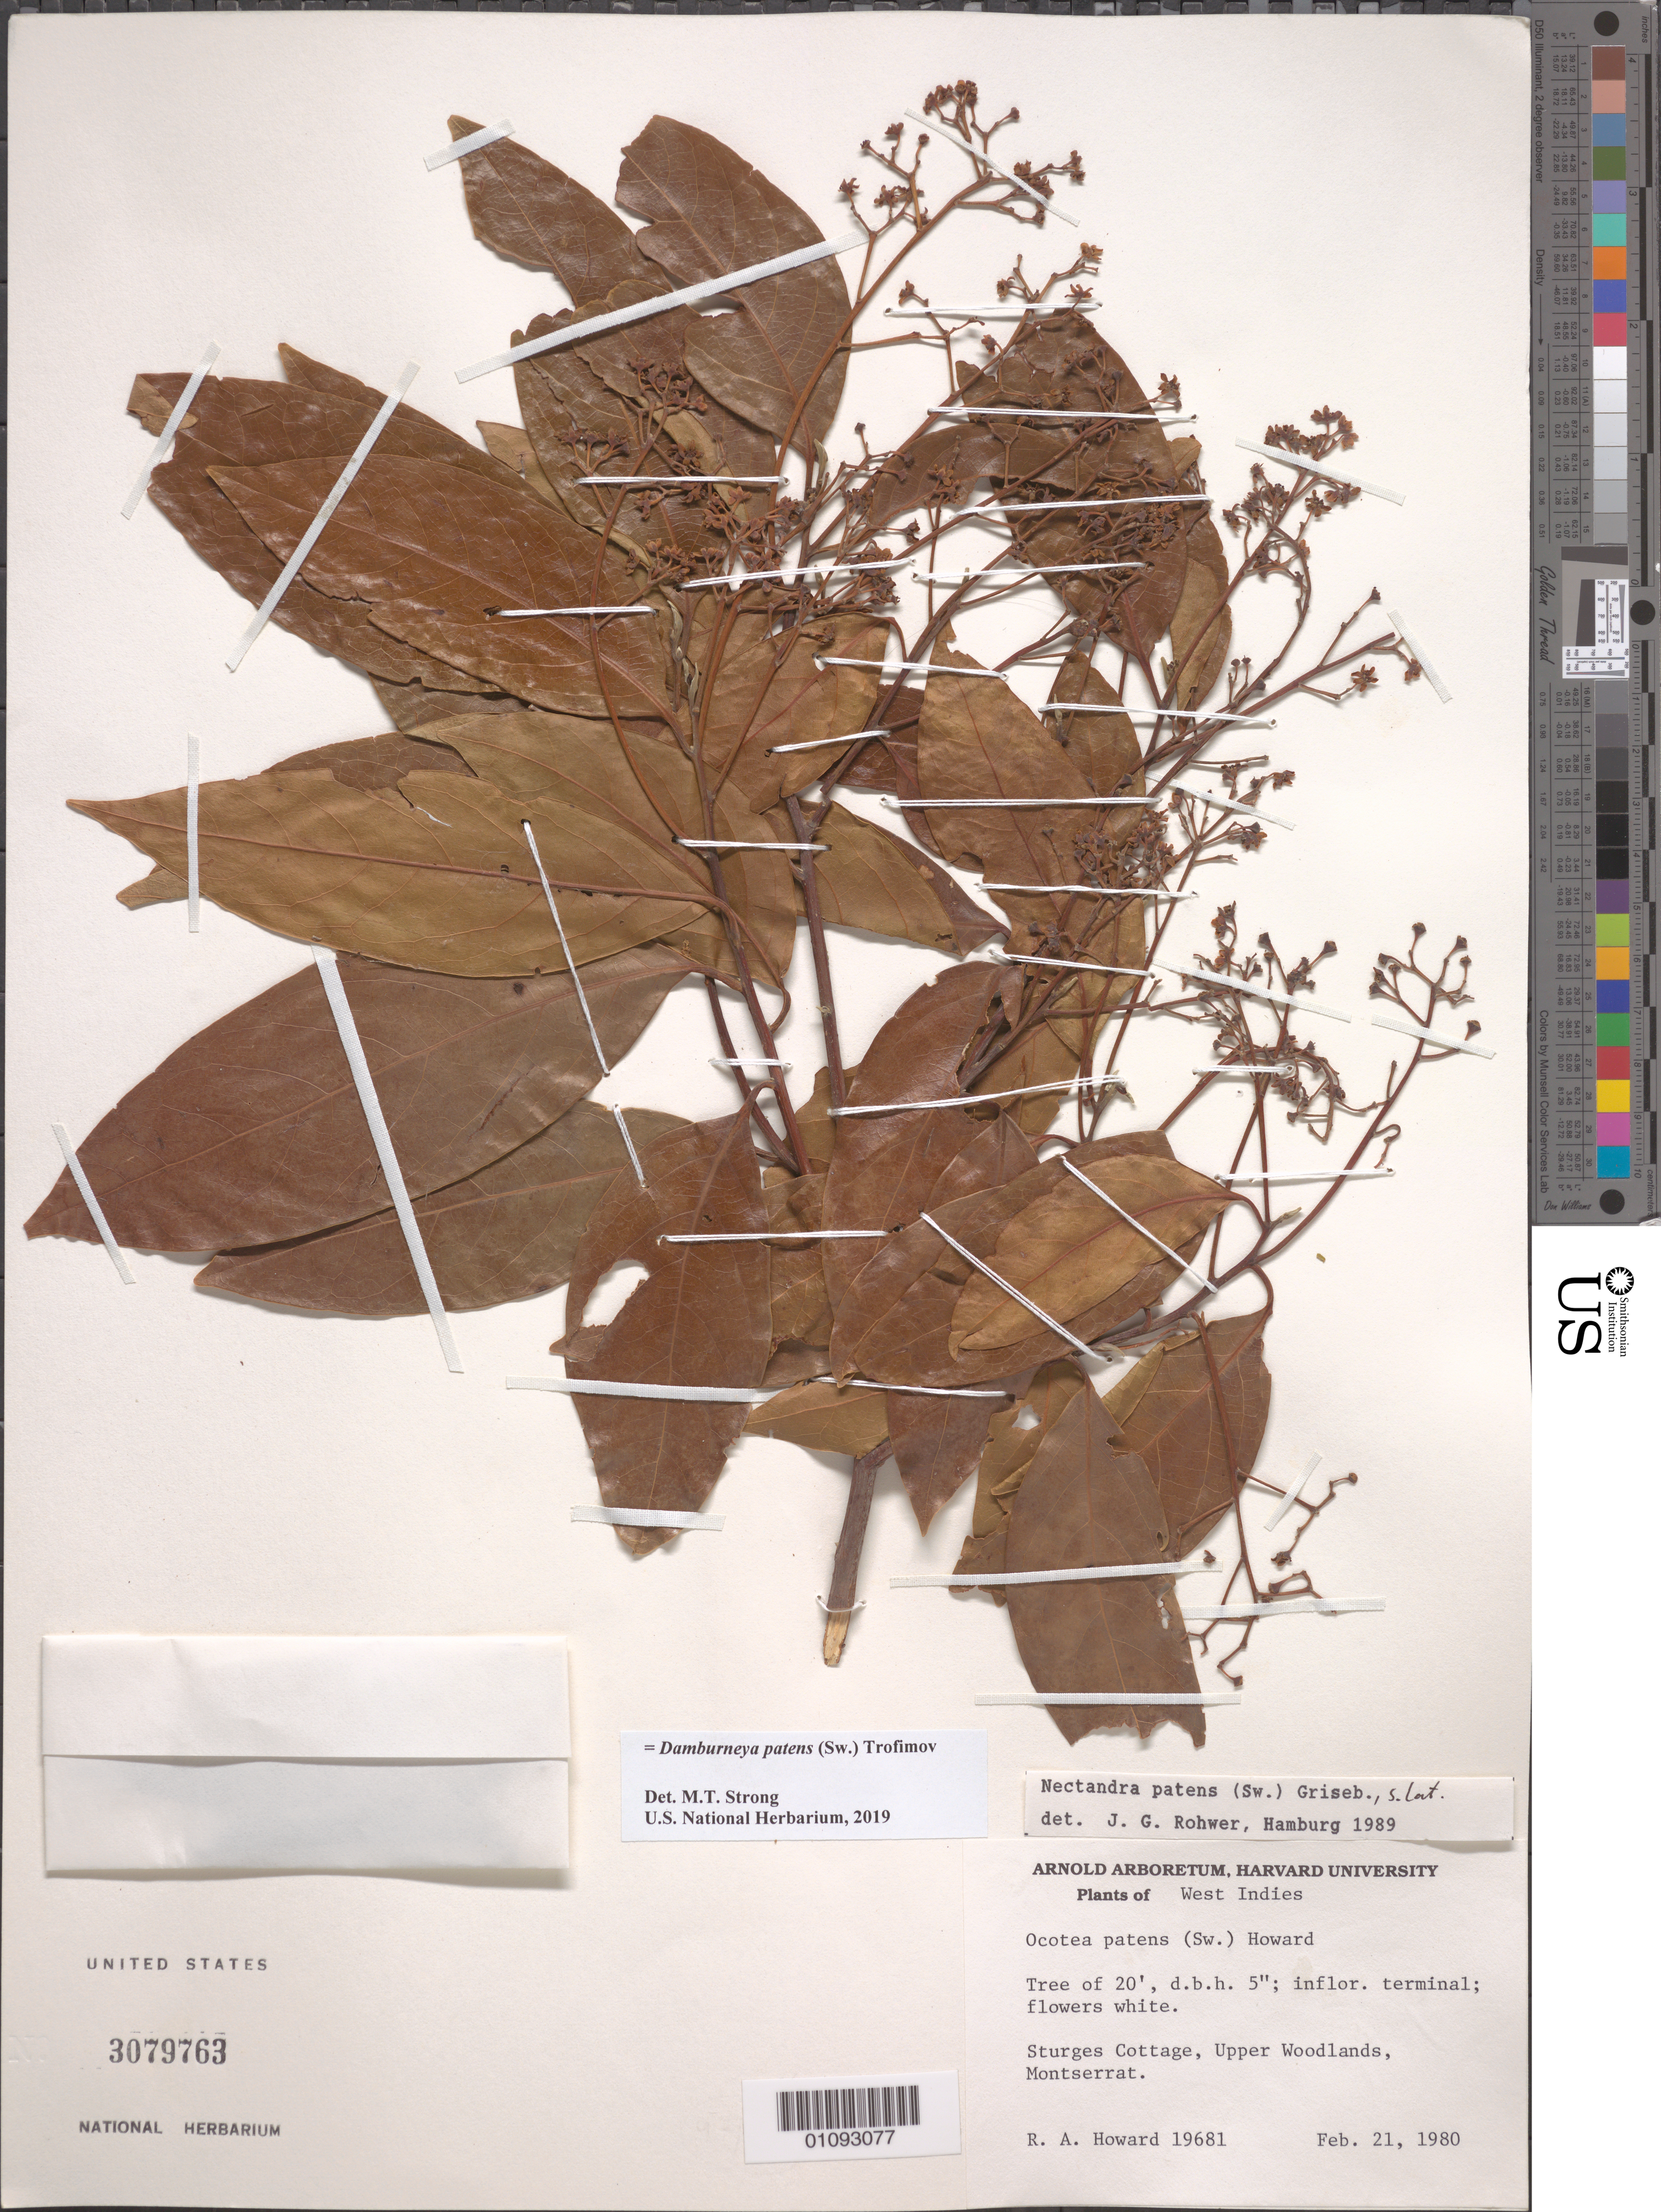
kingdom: Plantae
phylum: Tracheophyta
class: Magnoliopsida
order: Laurales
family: Lauraceae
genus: Damburneya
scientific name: Damburneya patens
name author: (Sw.) Trofimov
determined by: Strong, M. T., (US), Smithsonian Institution - National Museum of Natural History (UNITED STATES)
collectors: R. A. Howard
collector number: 19681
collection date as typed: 21 Feb 1980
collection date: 1980-02-21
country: Montserrat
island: Montserrat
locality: Sturges Cottage.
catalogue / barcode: US 3079763